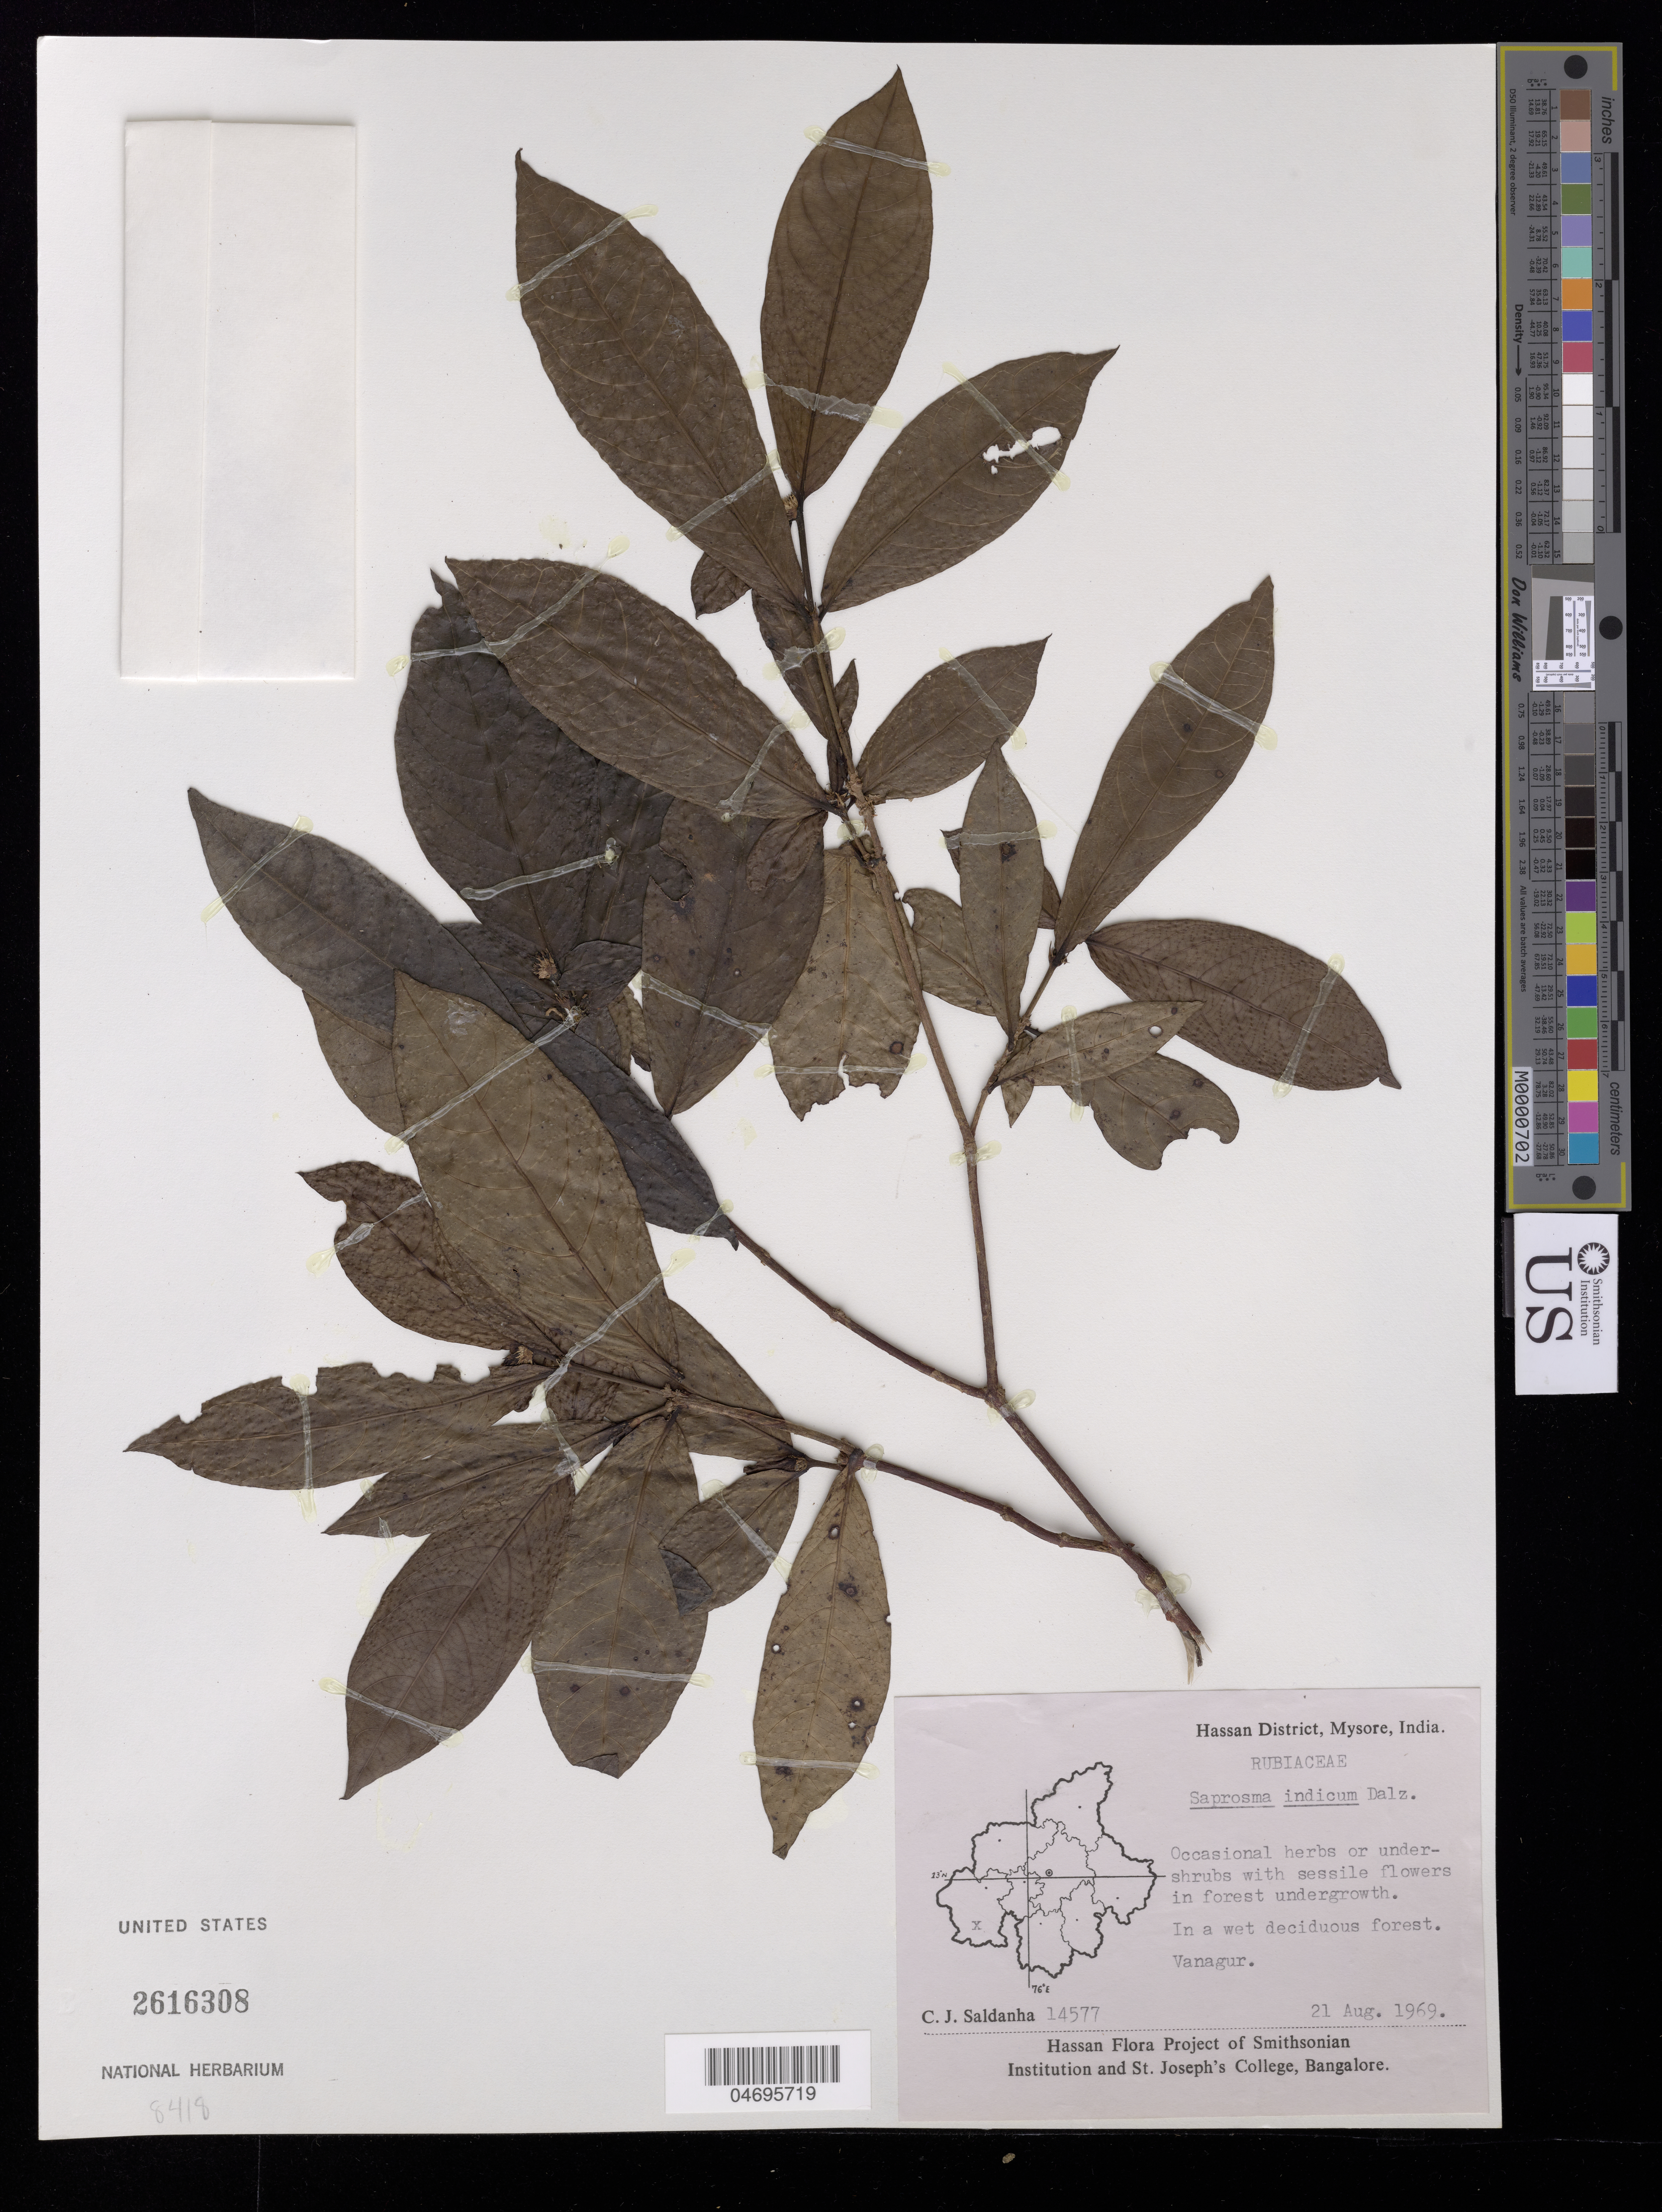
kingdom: Plantae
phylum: Tracheophyta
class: Magnoliopsida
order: Gentianales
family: Rubiaceae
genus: Saprosma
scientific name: Saprosma indica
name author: Dalzell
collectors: C. Saldanha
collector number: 14577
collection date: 1969-08-21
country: India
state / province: Karnataka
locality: Hassan District, Mysore. Vanagur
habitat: In wet deciduous forest.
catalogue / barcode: US 2616308